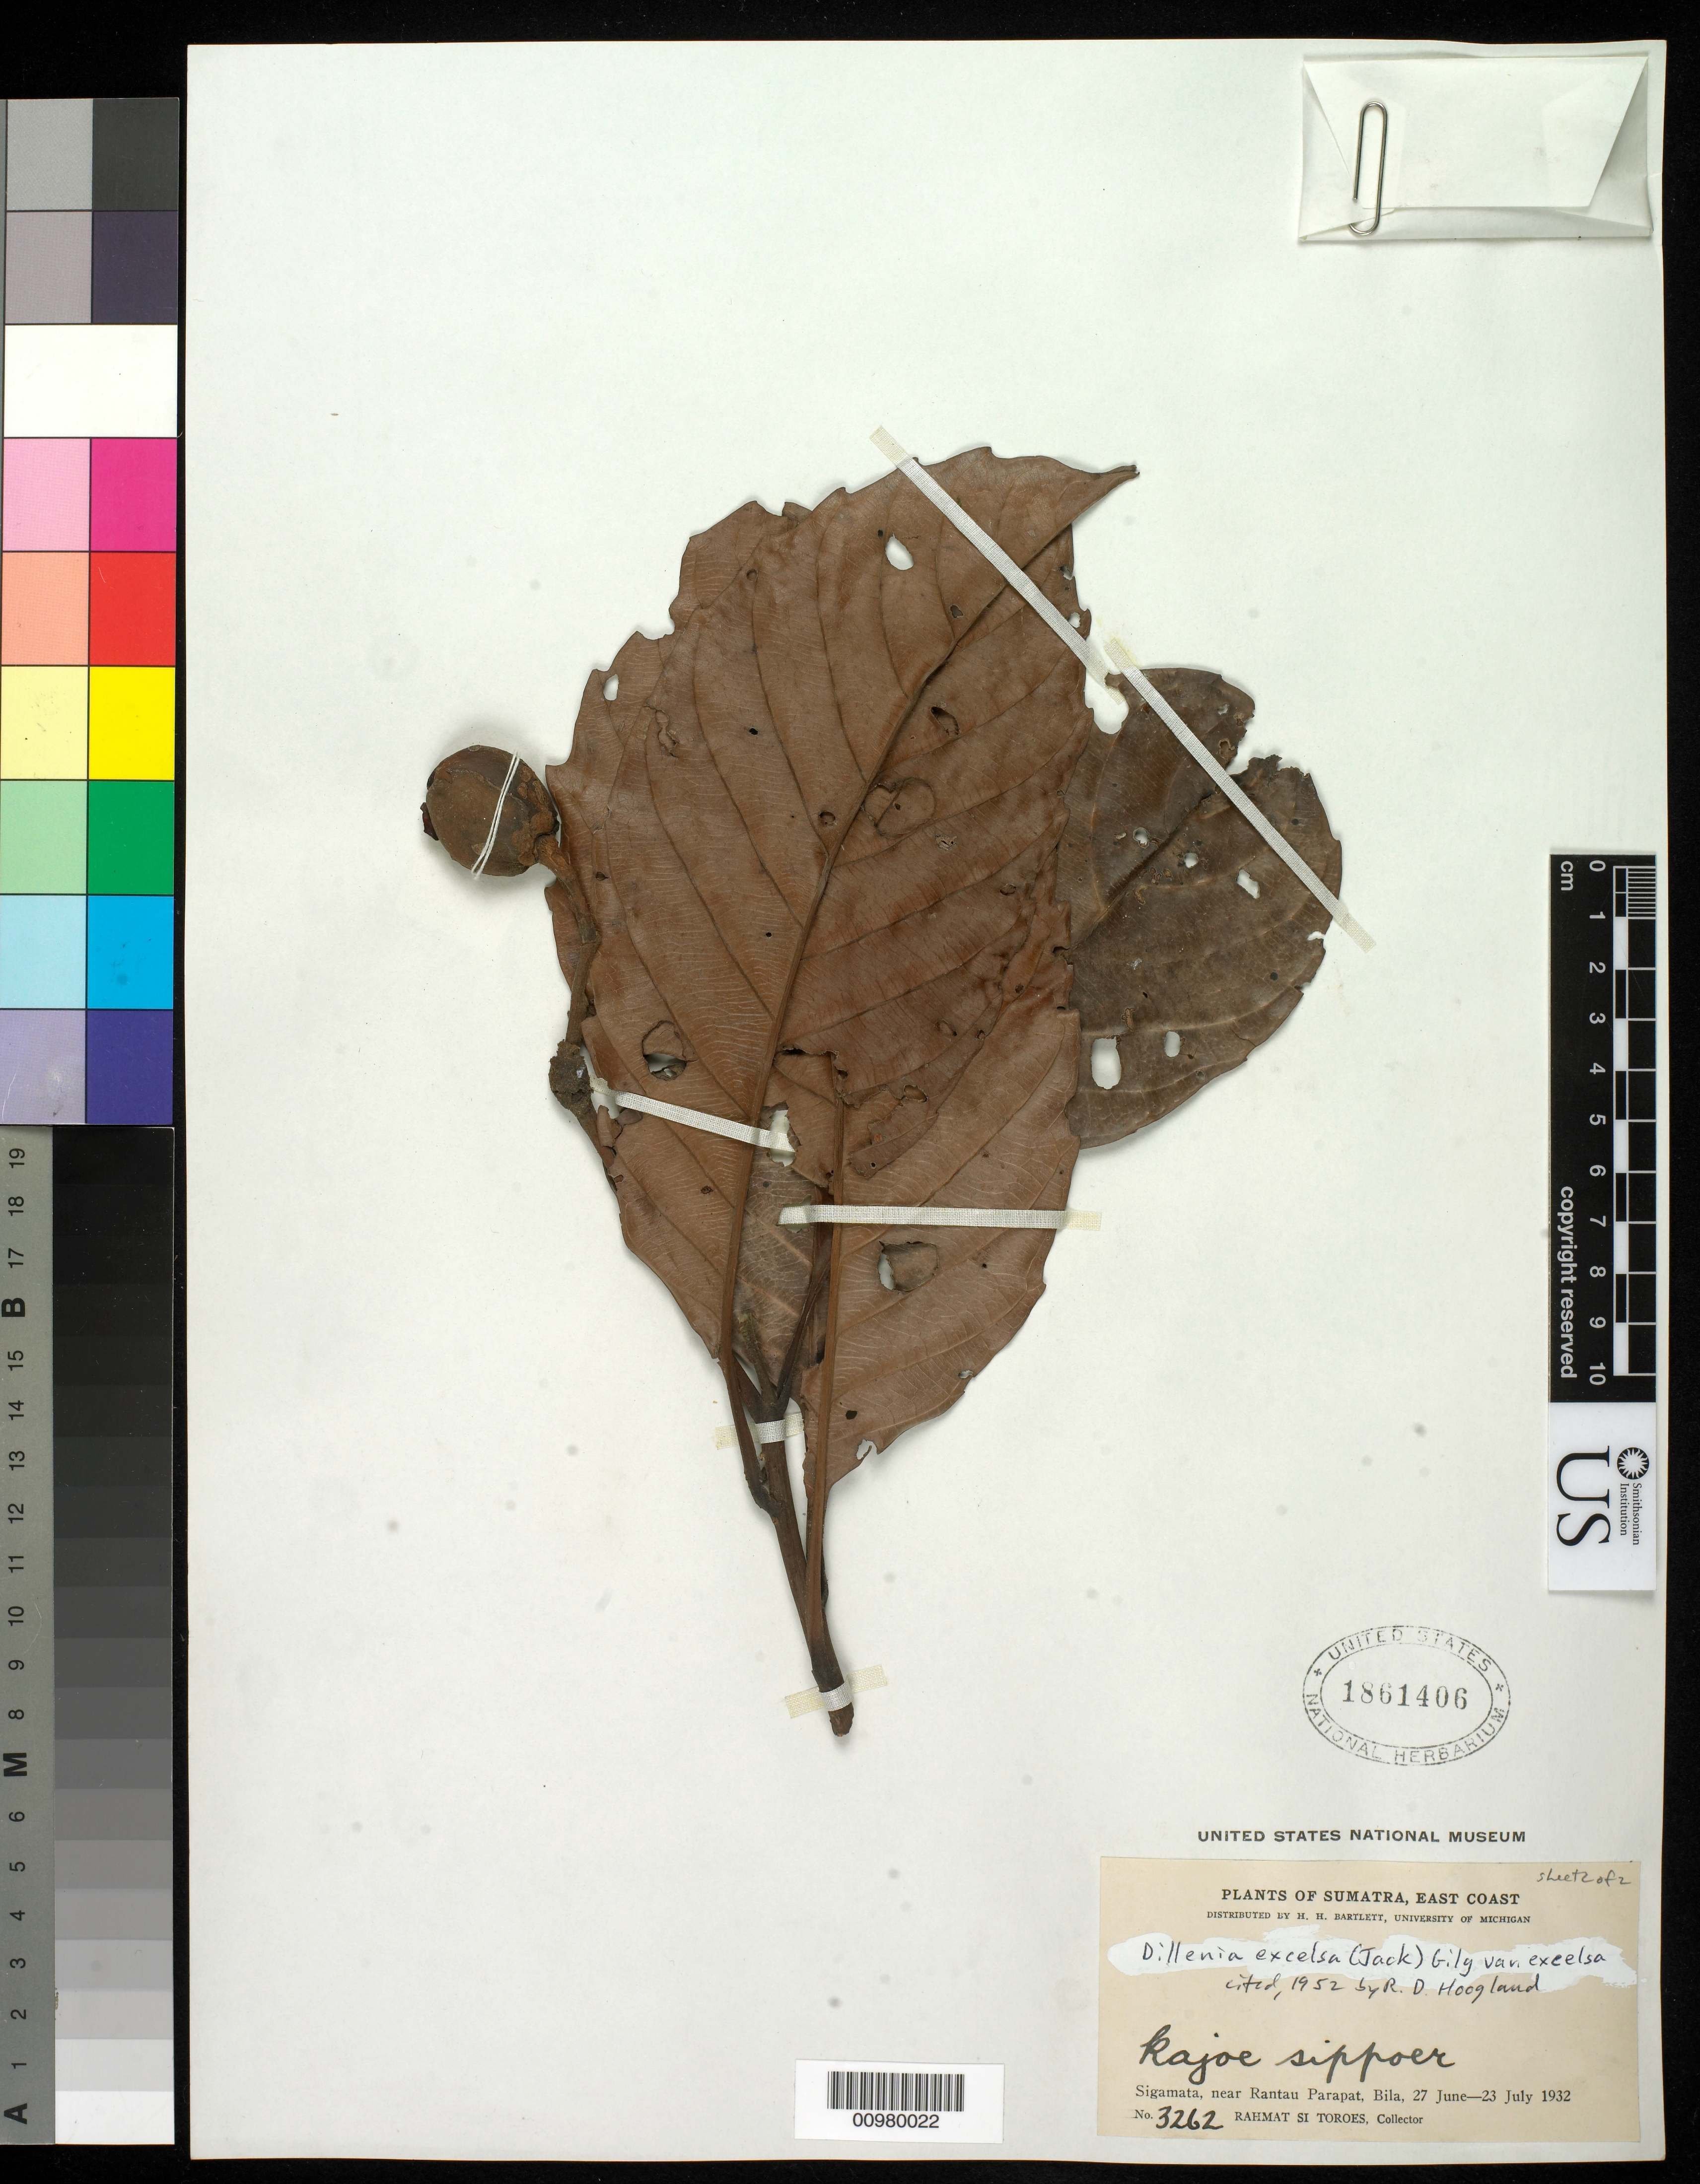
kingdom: Plantae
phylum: Tracheophyta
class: Magnoliopsida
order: Dilleniales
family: Dilleniaceae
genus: Dillenia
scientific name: Dillenia excelsa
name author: (Jack) Martelli ex Gilg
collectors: Rahmat Si Boeea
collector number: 3262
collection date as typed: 27 Jun 1932 to 23 Jul 1932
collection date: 1932-06-27/1932-07-23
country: Indonesia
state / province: Sumatra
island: Sumatra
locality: Sigamata, near Rantau Parapat, Bila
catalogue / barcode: US 1861406